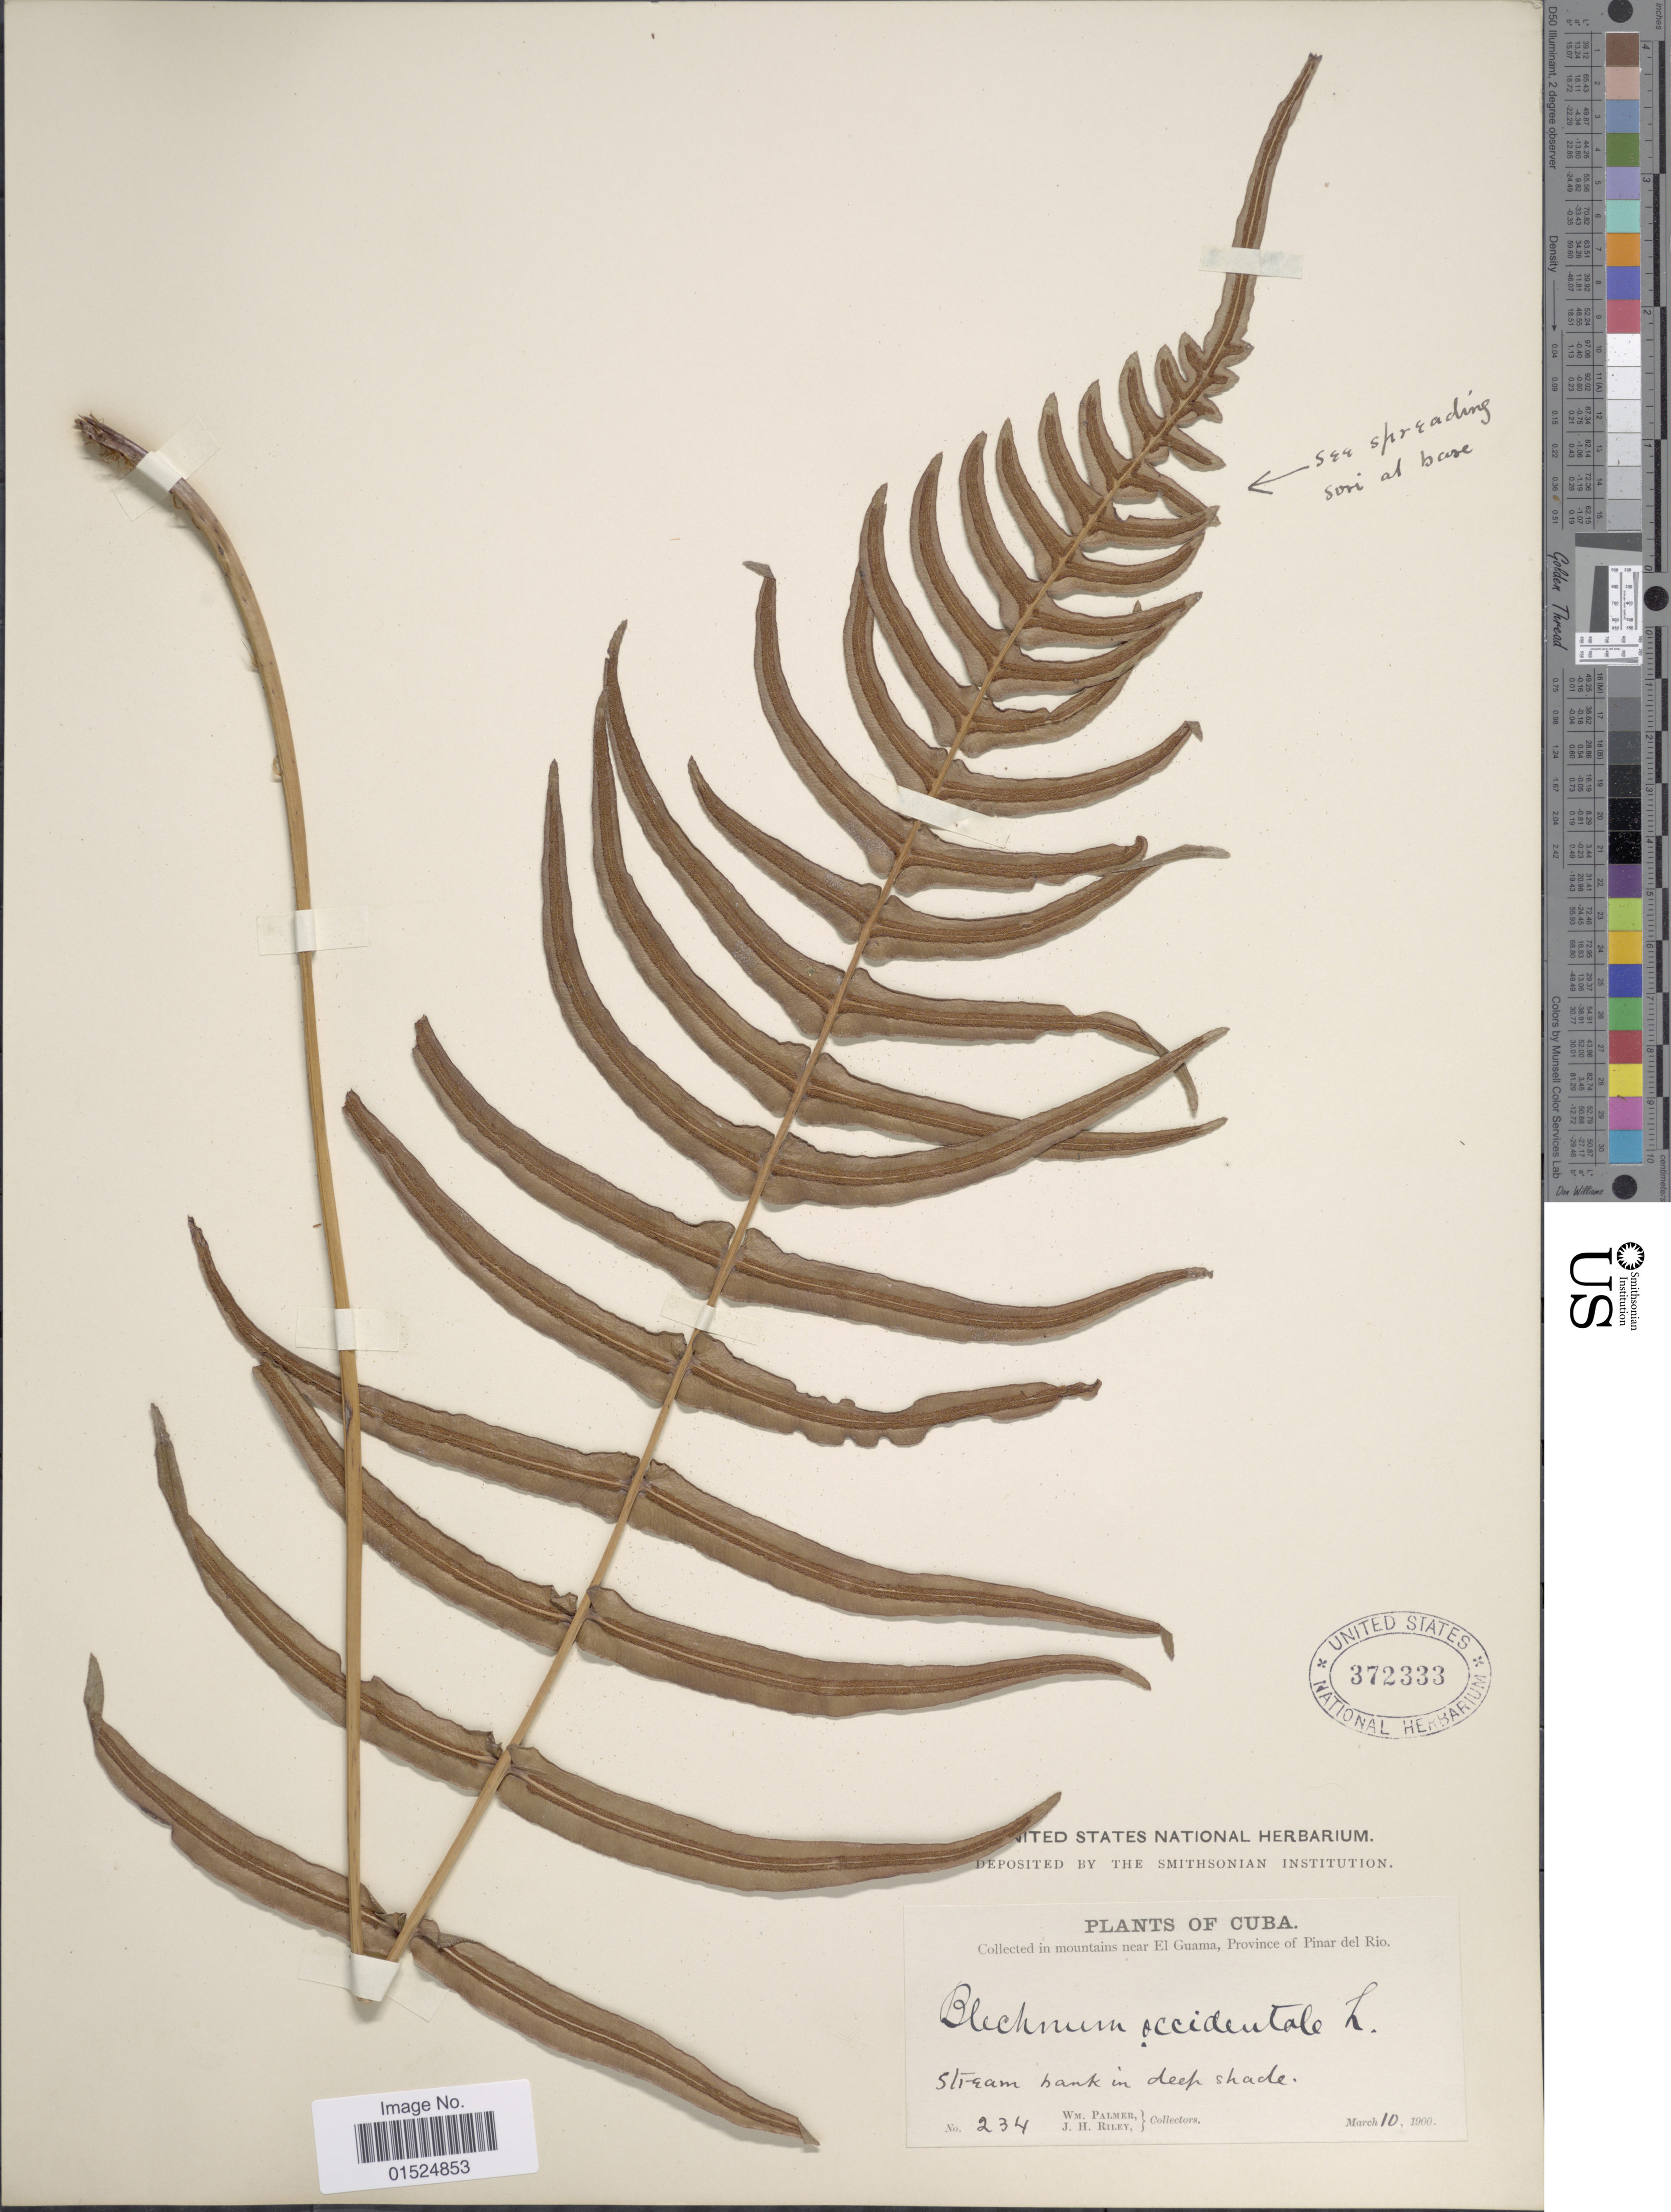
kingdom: Plantae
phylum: Tracheophyta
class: Polypodiopsida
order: Polypodiales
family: Blechnaceae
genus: Blechnum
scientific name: Blechnum occidentale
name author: L.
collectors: W. Palmer & J. H. Riley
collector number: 234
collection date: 1900-03-10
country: Cuba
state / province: Pinar del Río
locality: Mountains near El Guama, Province of Pinar del Rio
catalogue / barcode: US 372333